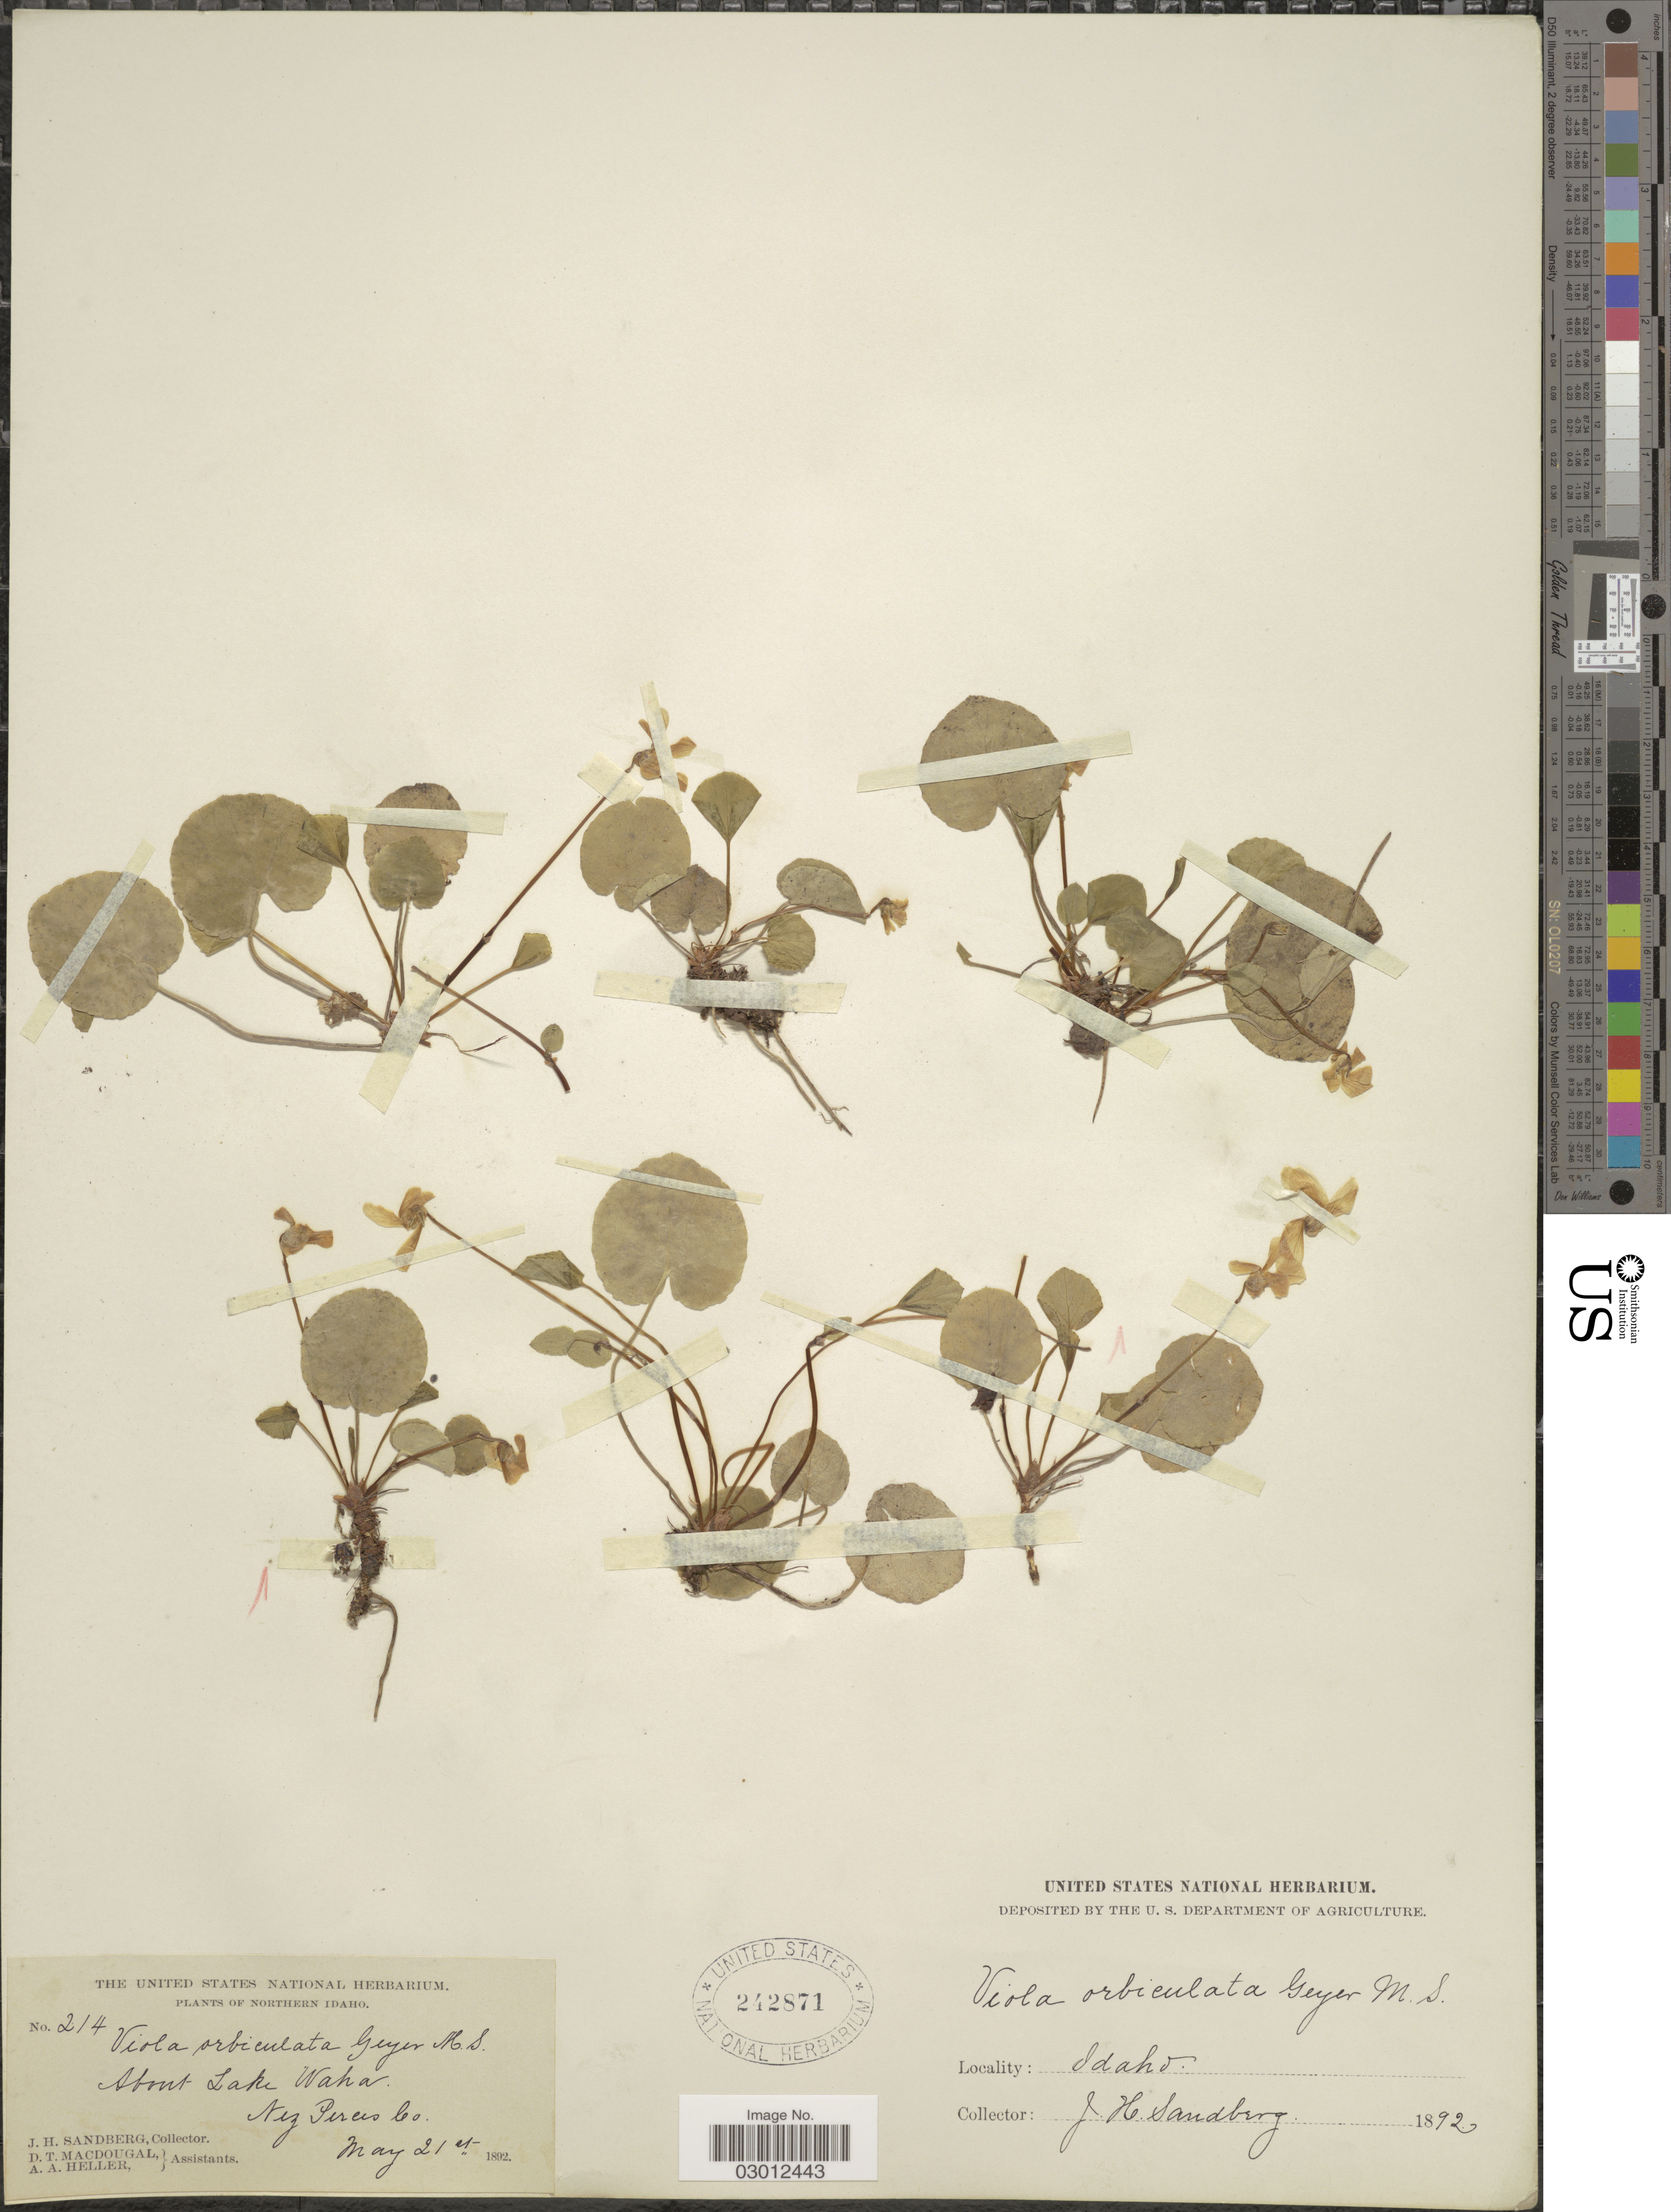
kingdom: Plantae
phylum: Tracheophyta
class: Magnoliopsida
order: Malpighiales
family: Violaceae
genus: Viola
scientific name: Viola orbiculata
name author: Geyer ex Hook.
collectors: J. H. Sandberg, D. T. MacDougal & A. A. Heller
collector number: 214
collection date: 1892-05-21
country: United States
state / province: Idaho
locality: Northern Idaho. About Lake Waha. Nez Perces Co.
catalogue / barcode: US 242871